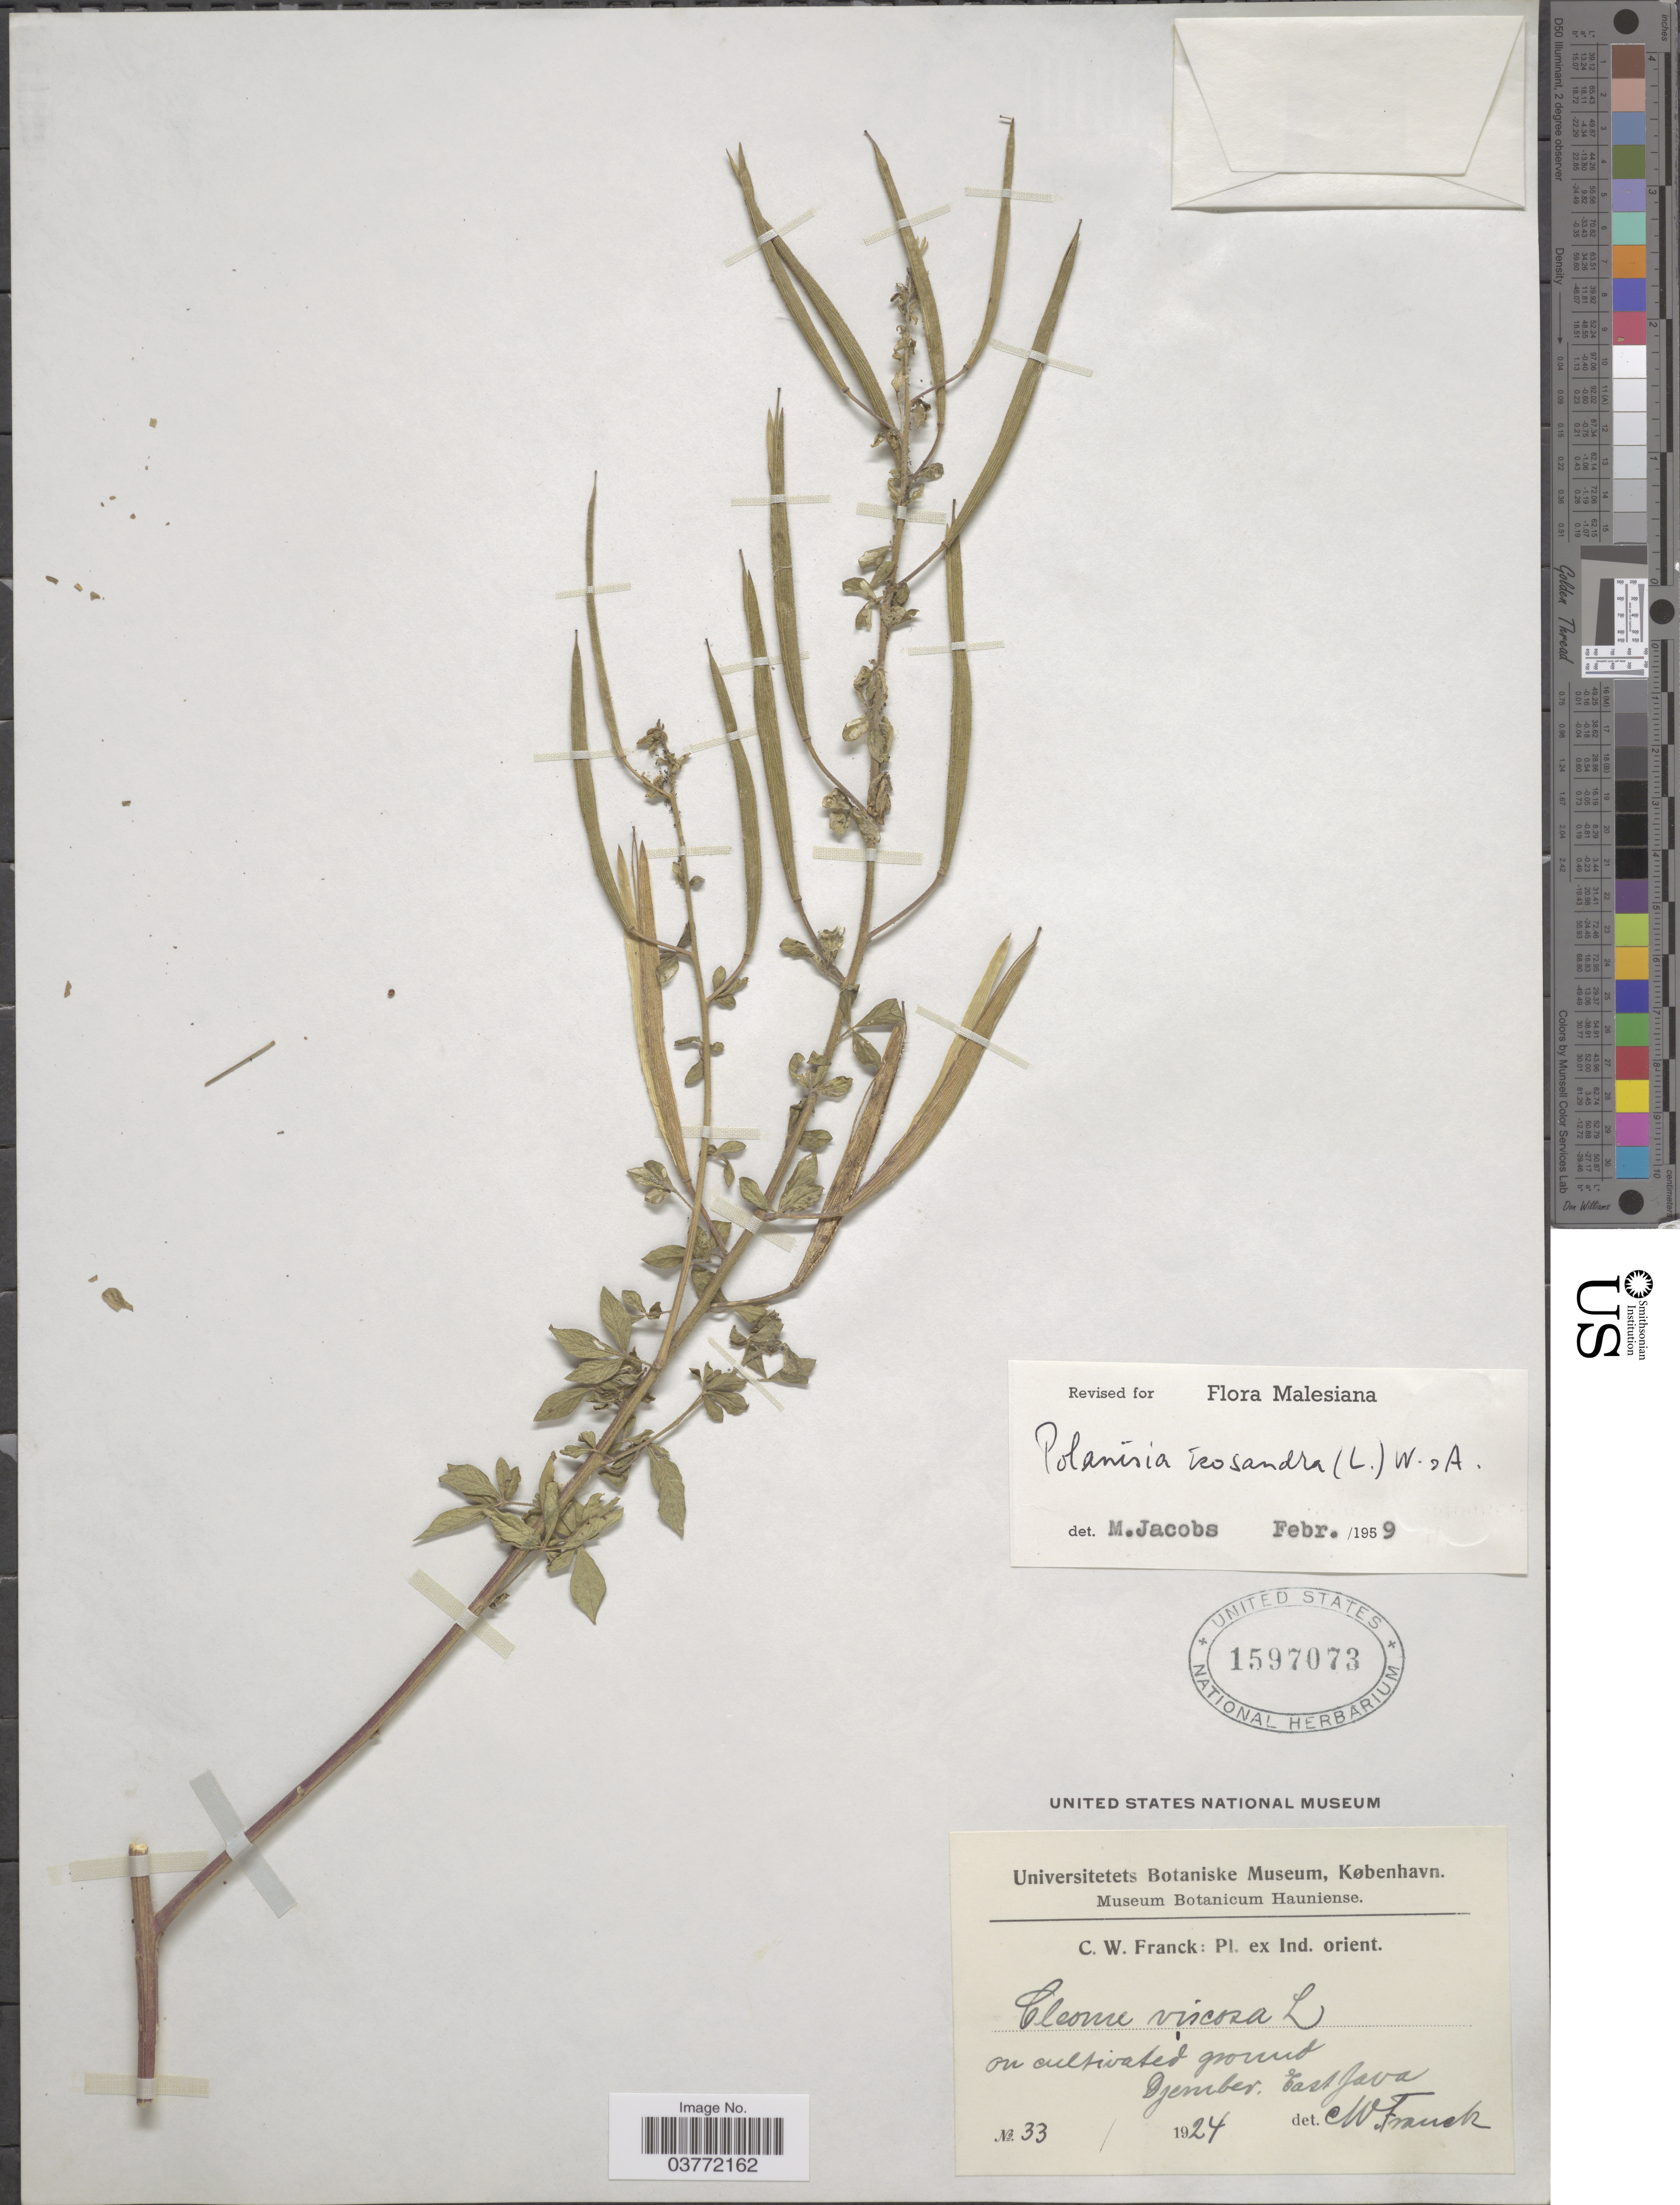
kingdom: Plantae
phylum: Tracheophyta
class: Magnoliopsida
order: Brassicales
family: Cleomaceae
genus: Arivela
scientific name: Arivela viscosa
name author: (L.) Raf.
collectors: C. Franck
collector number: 33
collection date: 1924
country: Indonesia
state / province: Java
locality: Ex. Ind. orient. Djember East Java.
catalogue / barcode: US 1597073